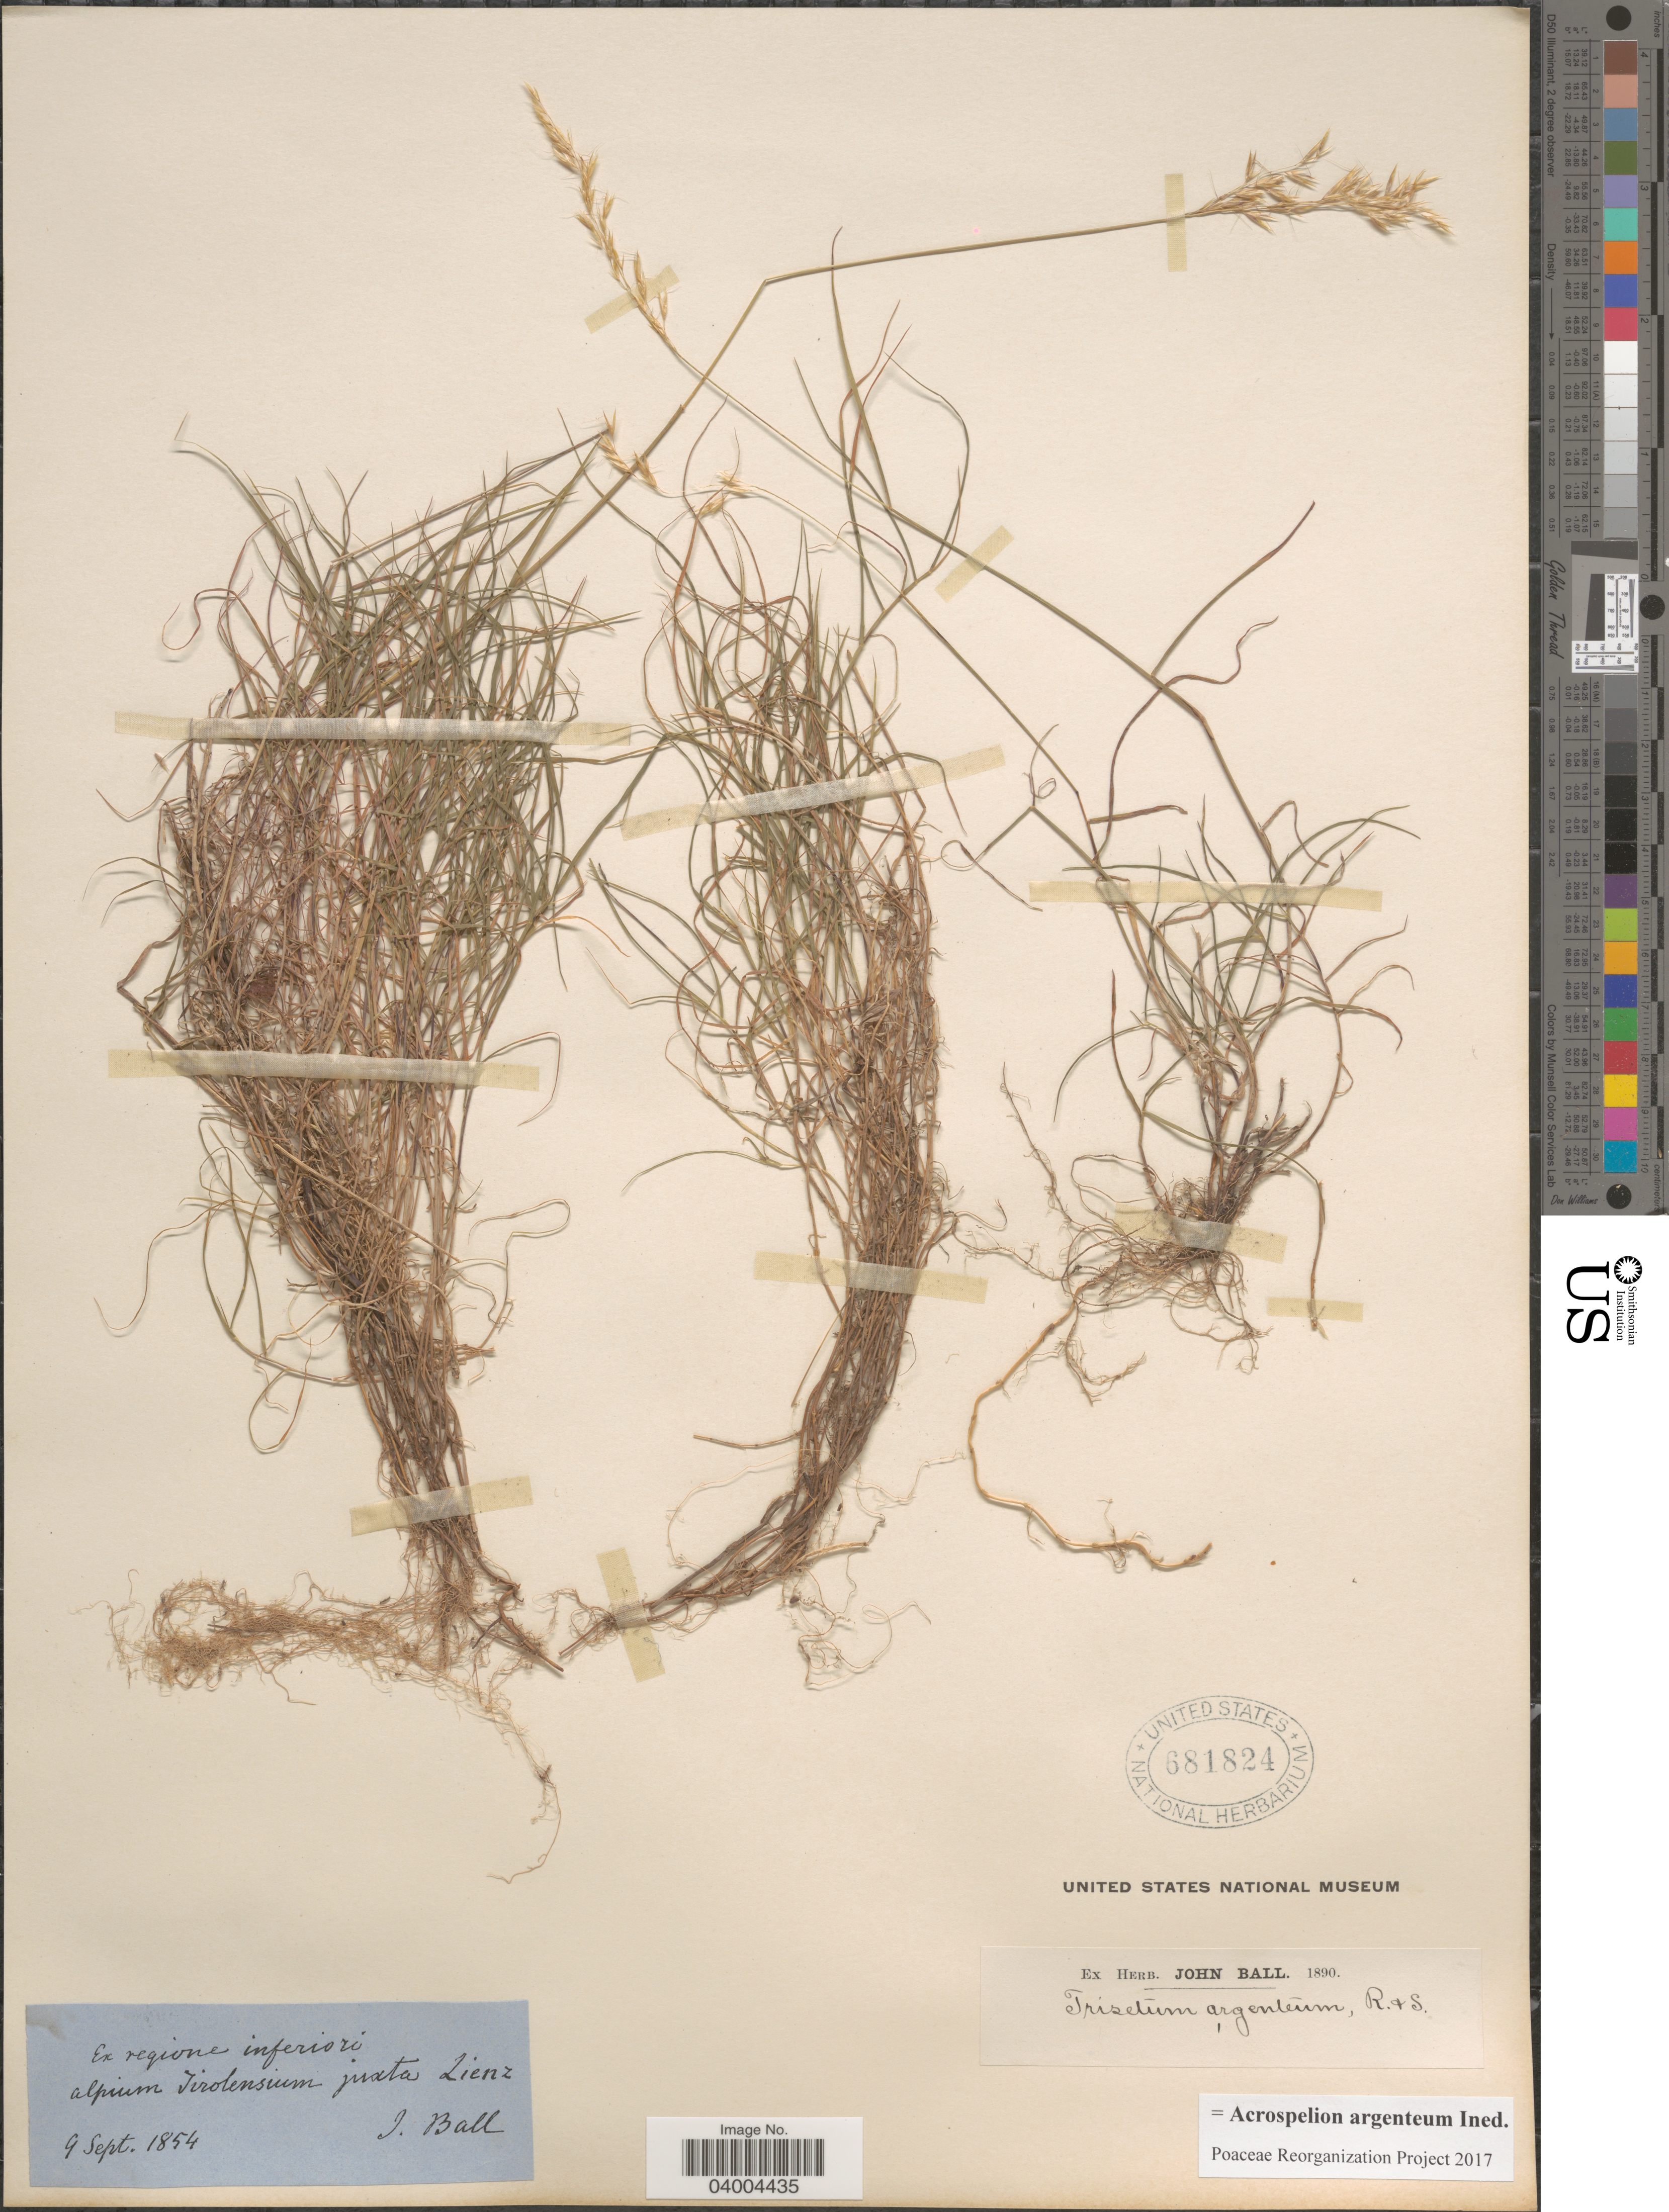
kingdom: Plantae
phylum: Tracheophyta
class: Liliopsida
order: Poales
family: Poaceae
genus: Acrospelion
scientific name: Acrospelion argenteum ined.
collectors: J. Ball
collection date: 1854-09-09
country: Austria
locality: Ex regione inferiori alpium Tirolensium juxta Lienz.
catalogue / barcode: US 681824